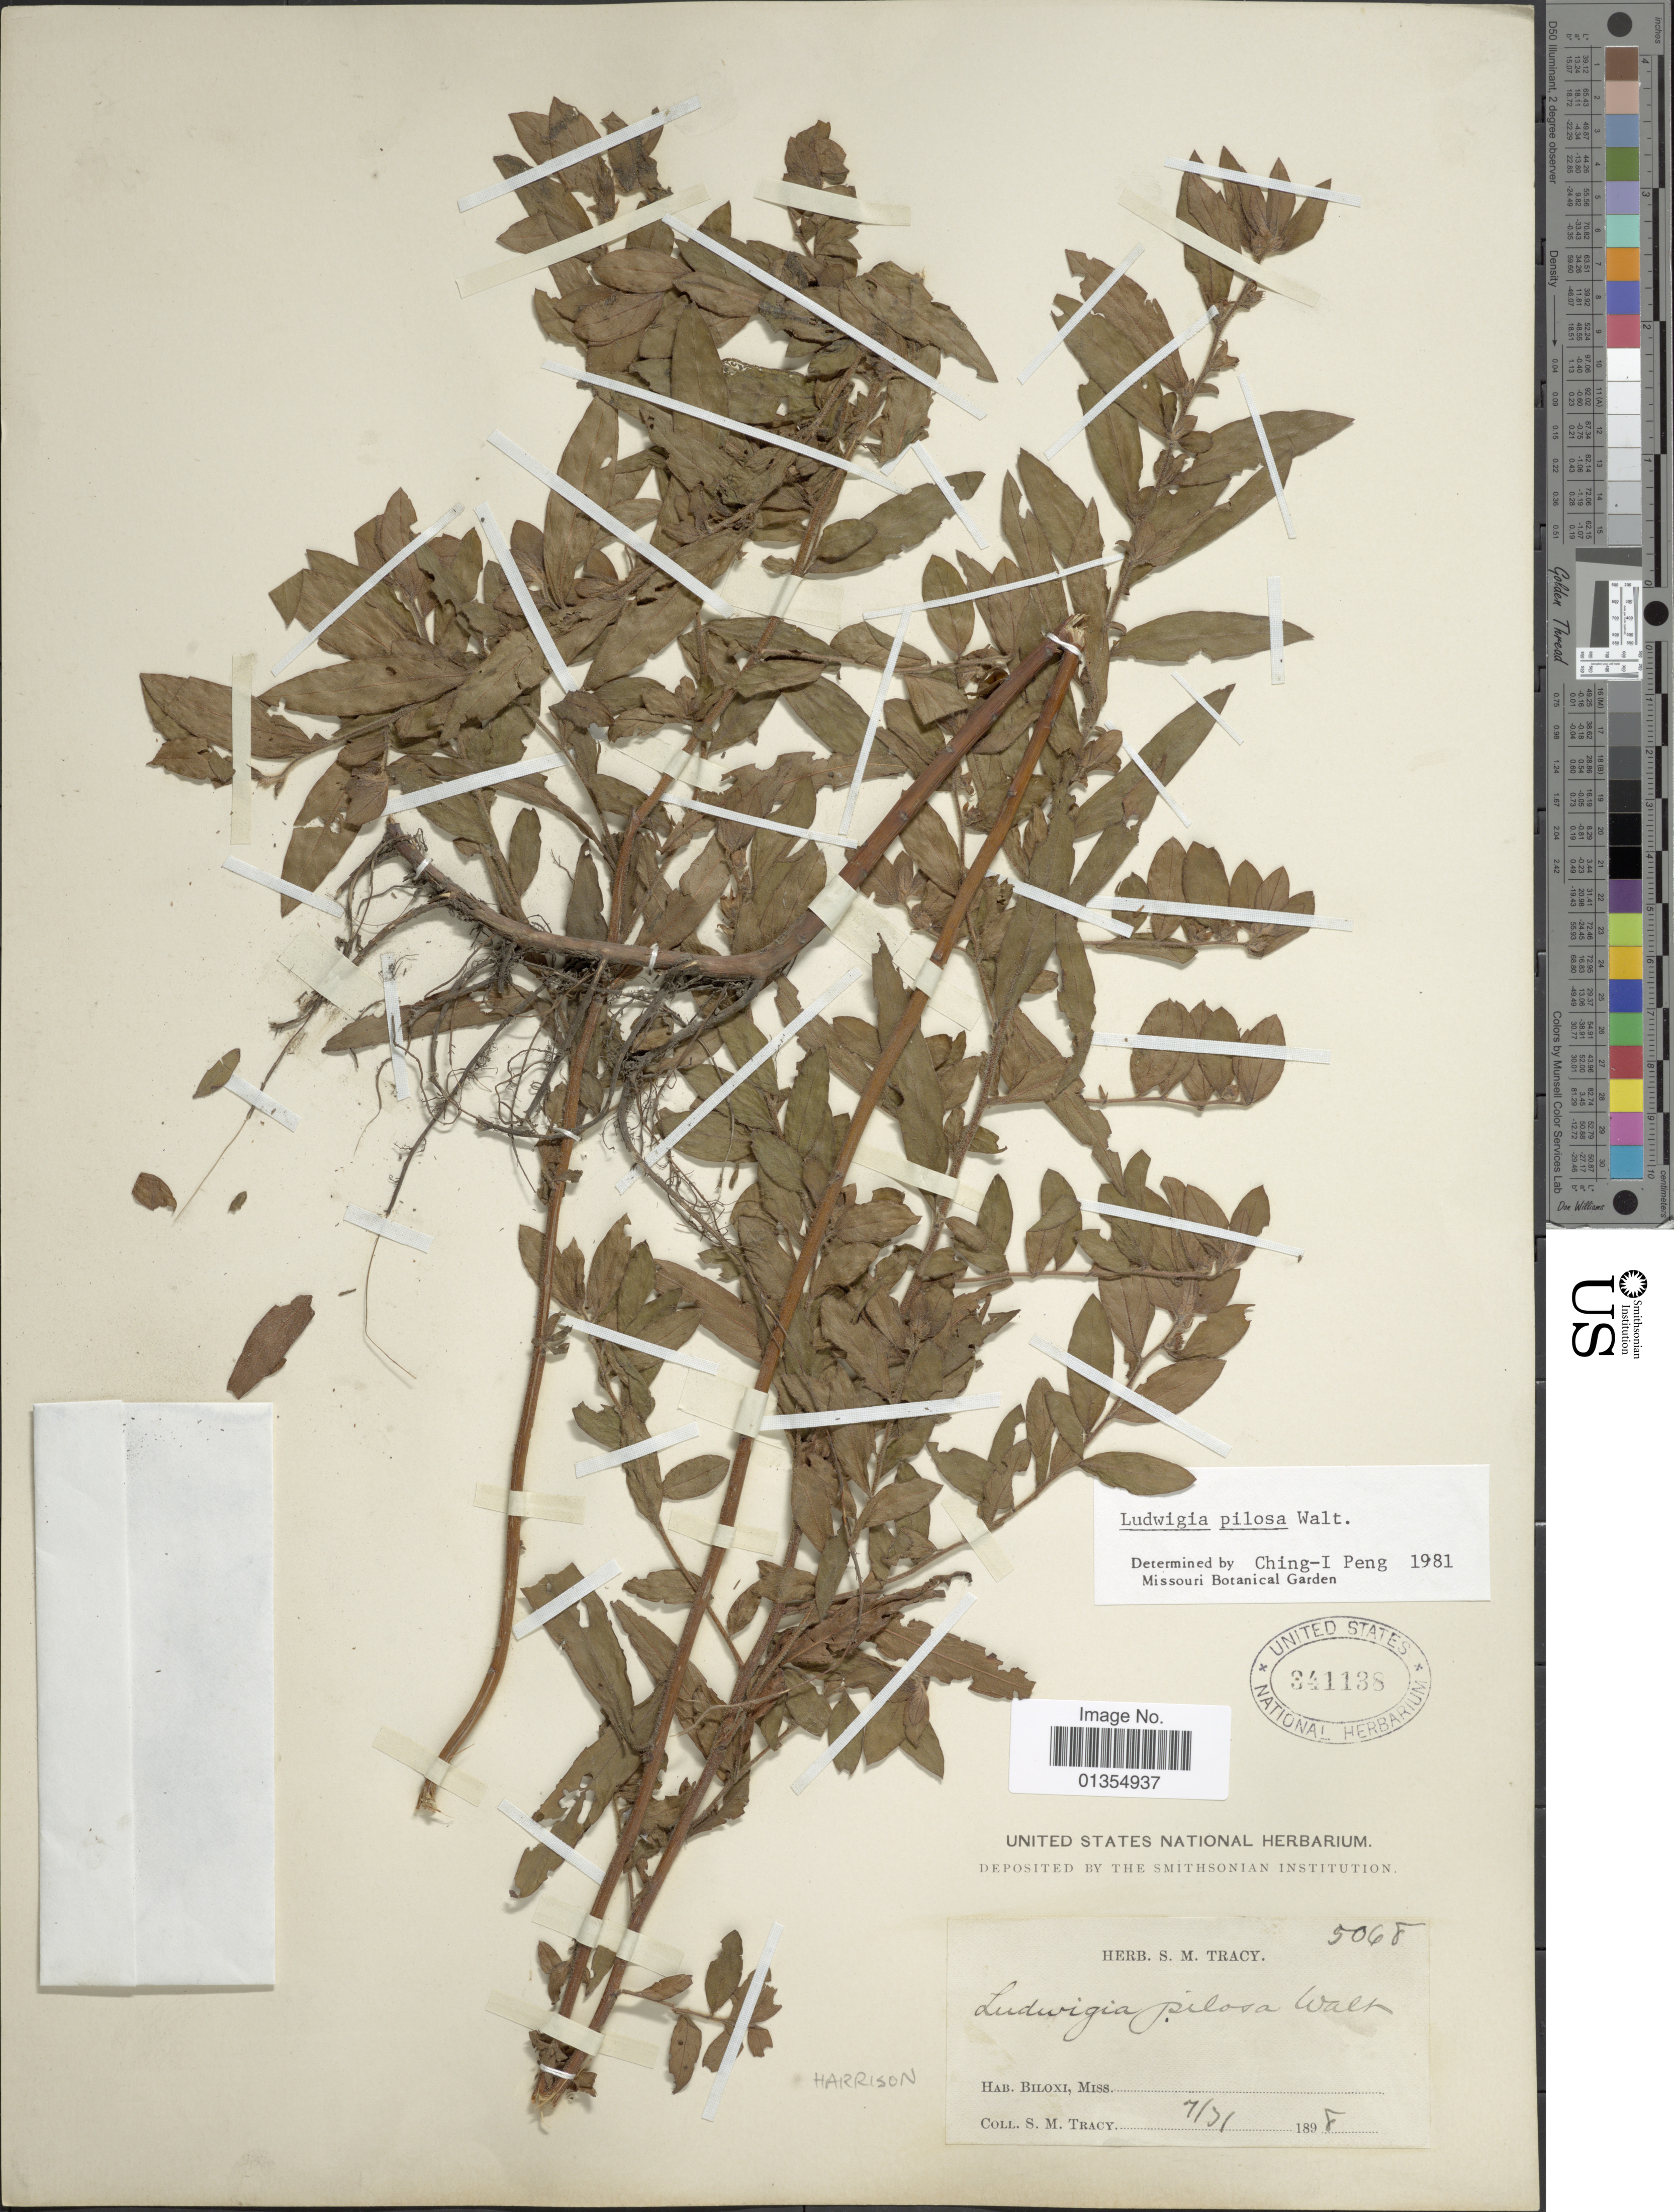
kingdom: Plantae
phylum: Tracheophyta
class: Magnoliopsida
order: Myrtales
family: Onagraceae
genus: Ludwigia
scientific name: Ludwigia pilosa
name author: Walter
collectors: S. M. Tracy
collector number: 5068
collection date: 1898-07-31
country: United States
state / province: Mississippi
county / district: Harrison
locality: Biloxi , Harrison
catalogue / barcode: US 341138